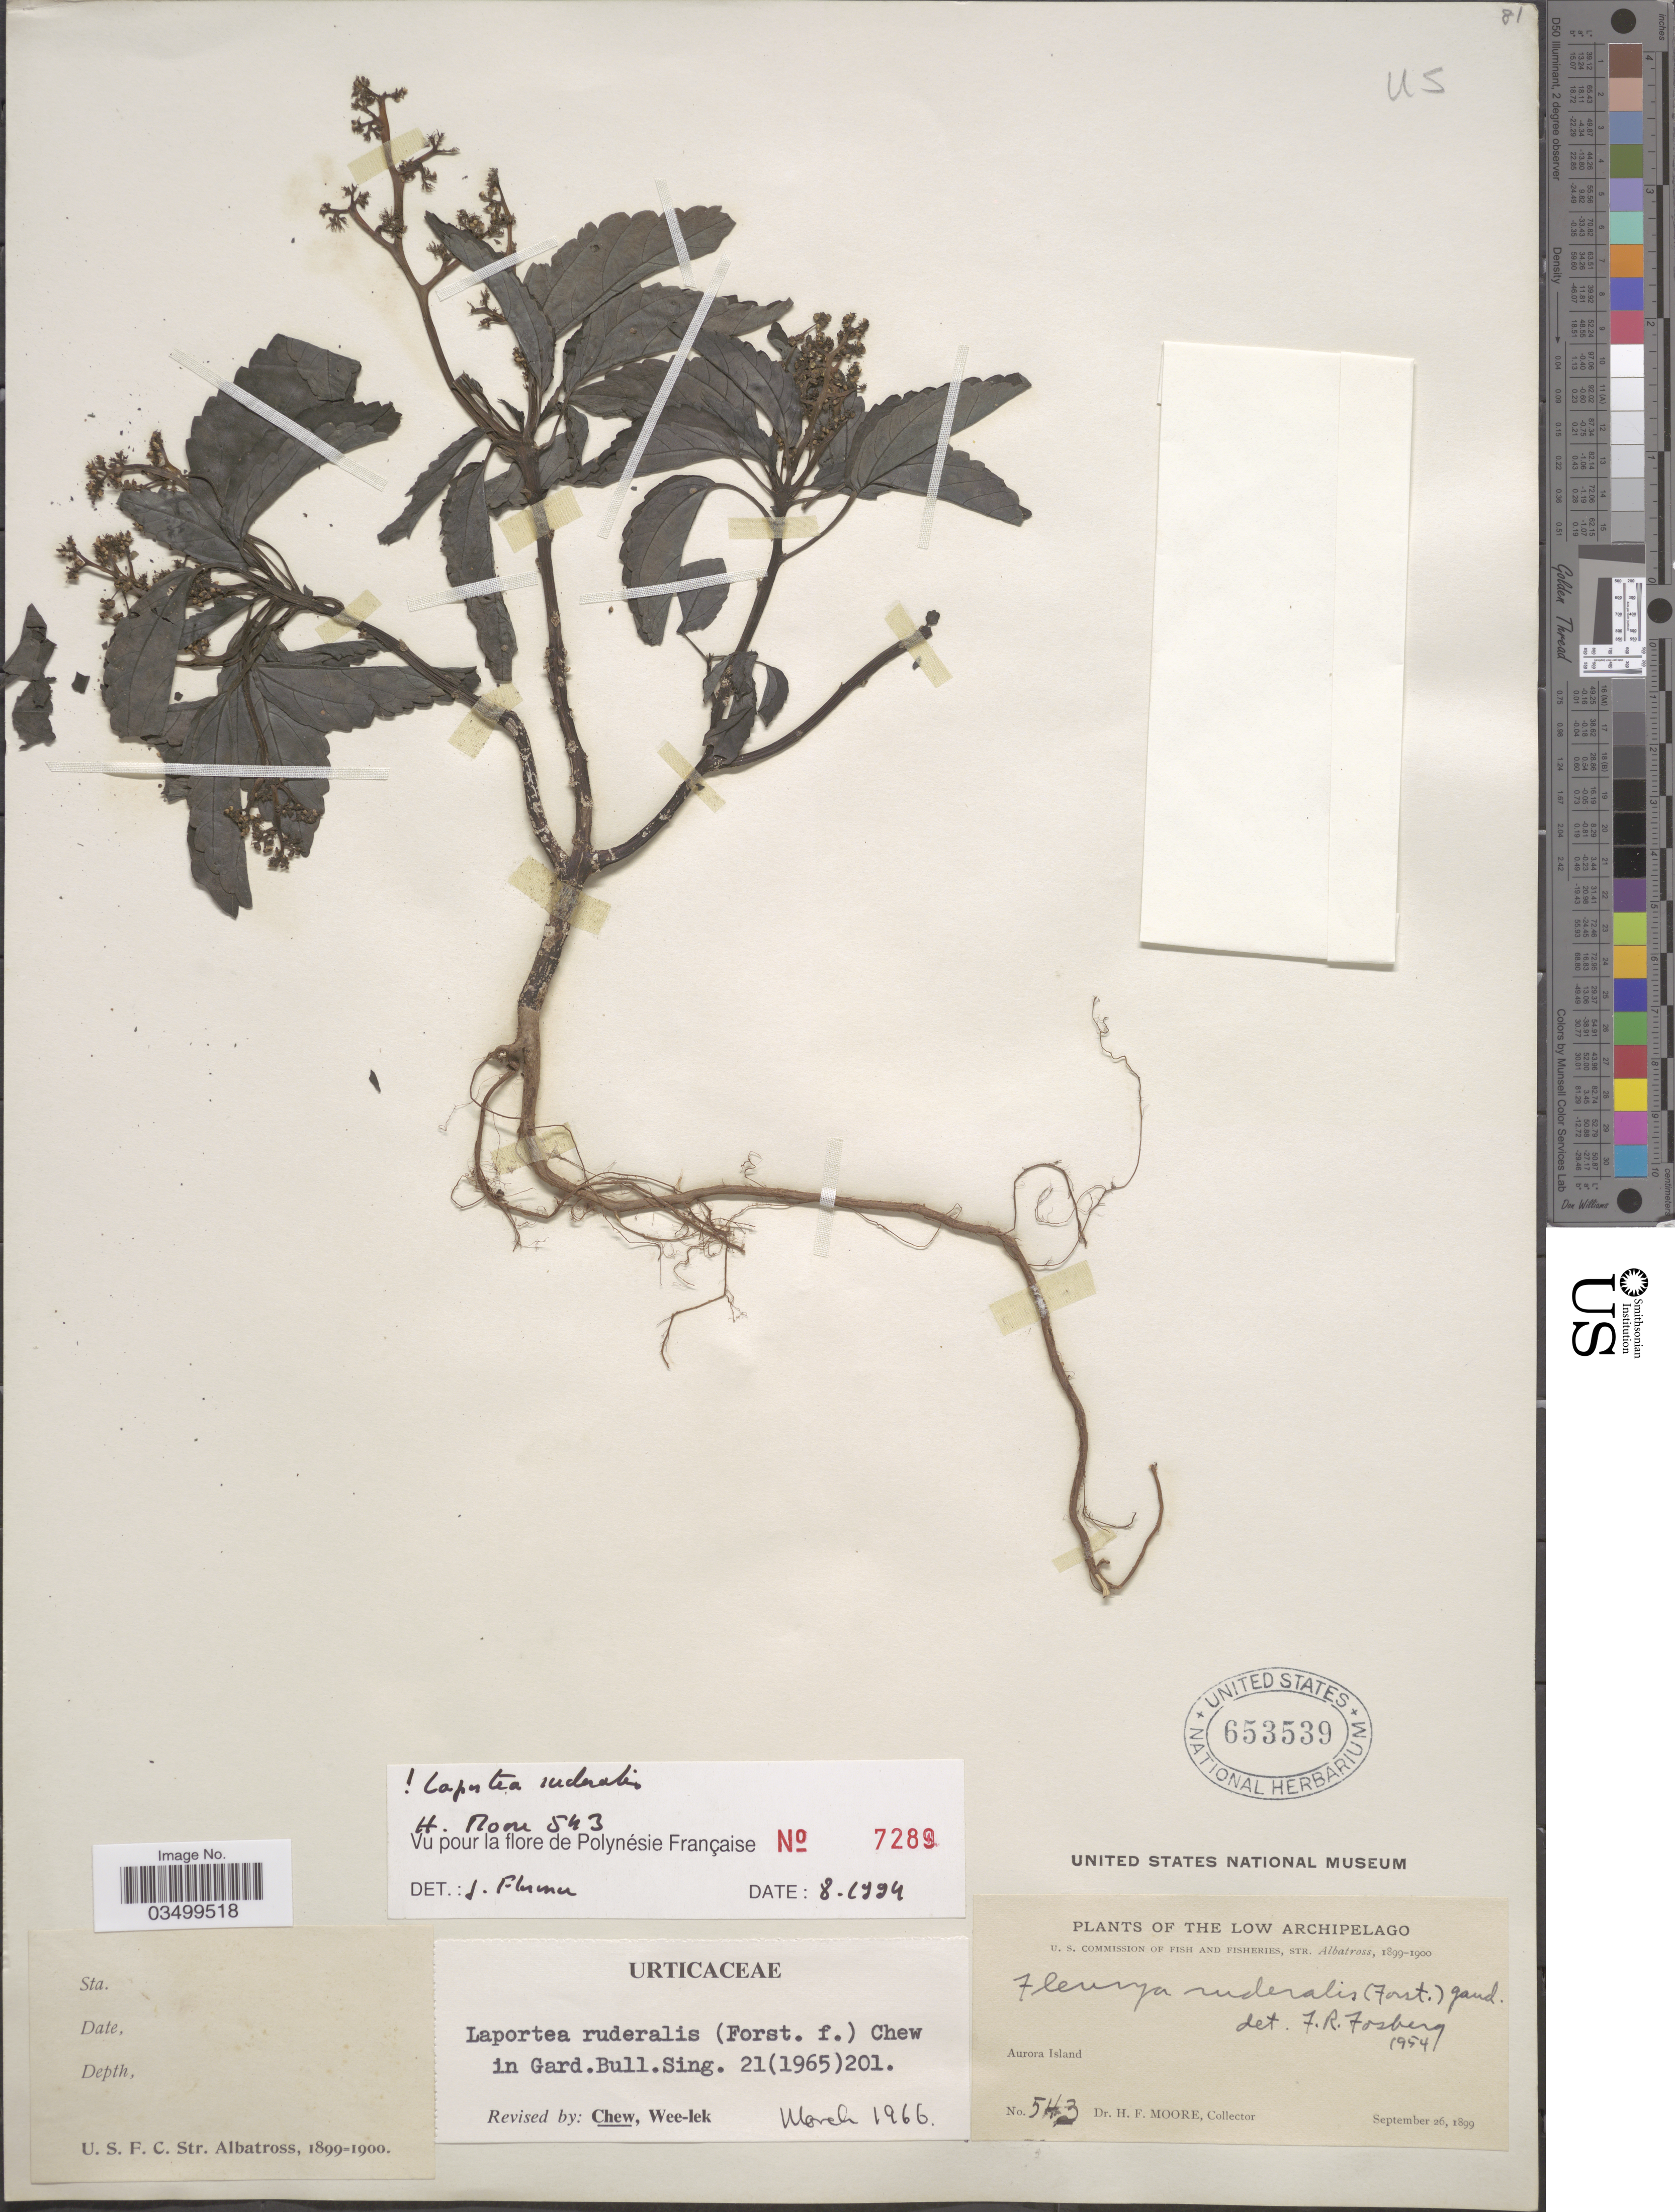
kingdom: Plantae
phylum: Tracheophyta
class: Magnoliopsida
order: Rosales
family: Urticaceae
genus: Laportea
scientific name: Laportea ruderalis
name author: (G. Forst.) Chew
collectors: H. F. Moore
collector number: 543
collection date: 1899-09-26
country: French Polynesia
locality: Low Archipelago. Aurora Island.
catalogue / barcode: US 653539